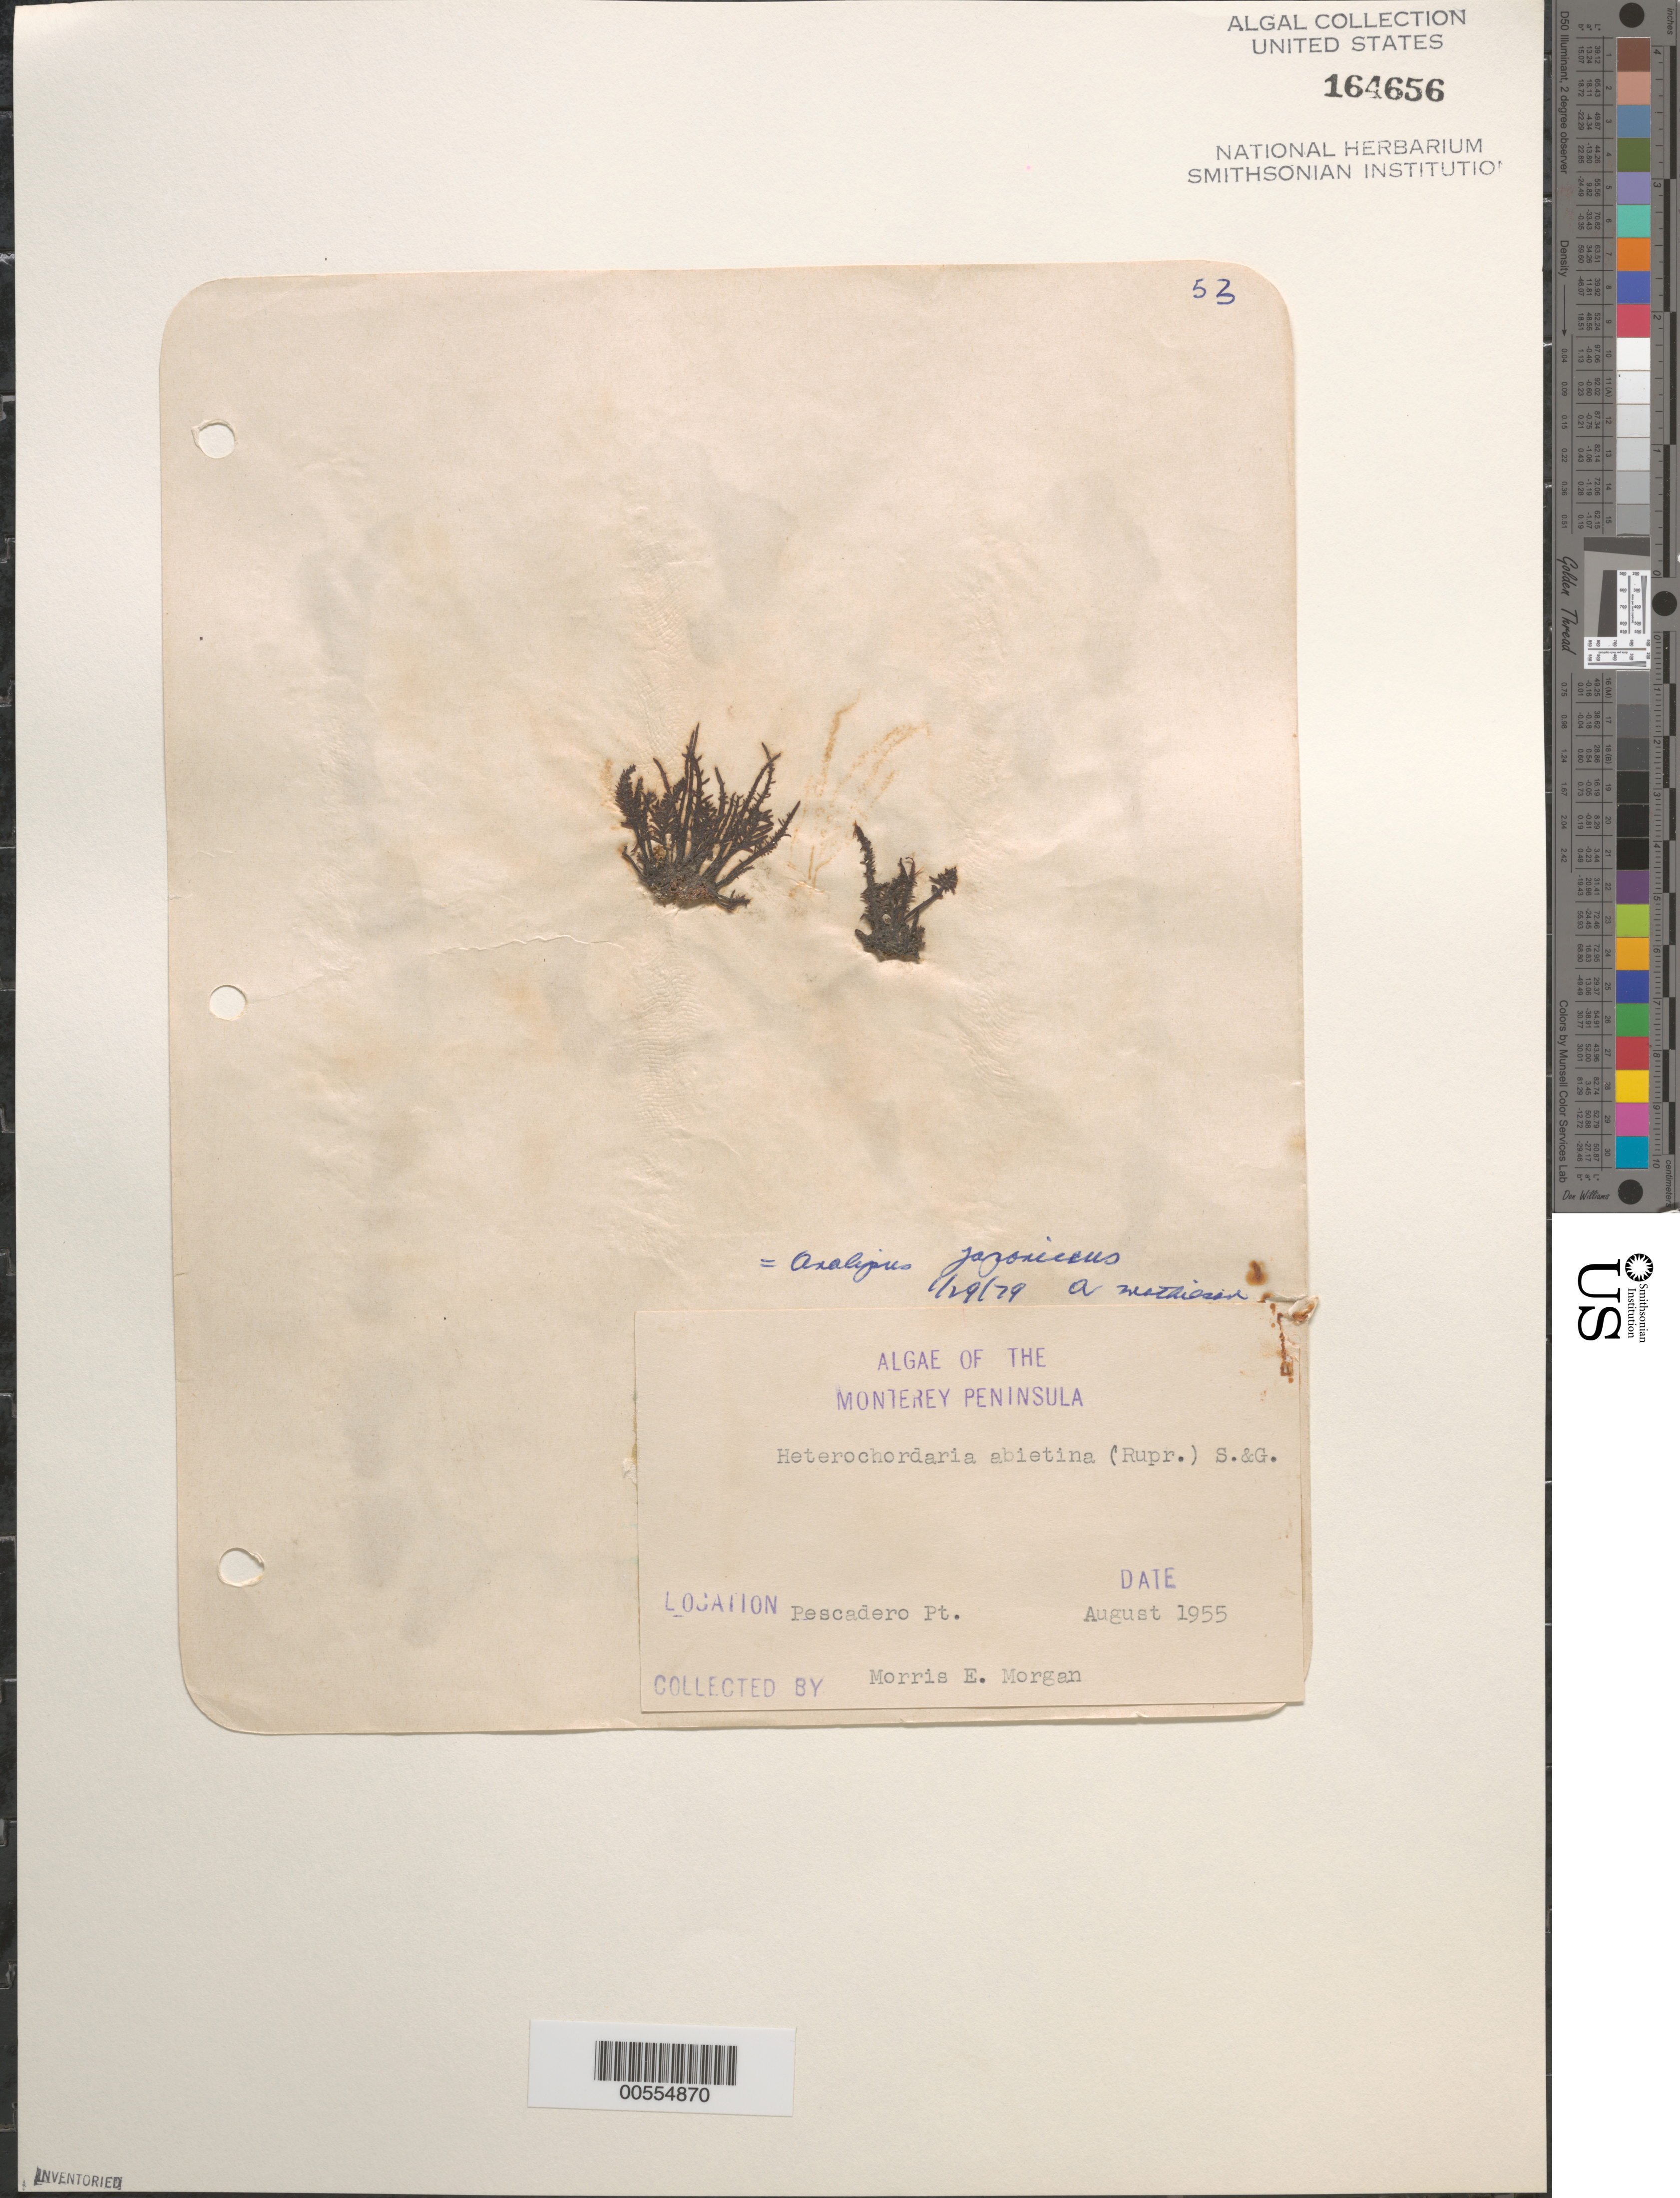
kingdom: Chromista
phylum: Ochrophyta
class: Phaeophyceae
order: Ectocarpales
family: Chordariaceae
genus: Analipus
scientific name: Analipus japonicus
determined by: Mathieson, A. C.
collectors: M. Morgan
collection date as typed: Aug 1955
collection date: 1955-08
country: United States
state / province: California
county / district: Monterey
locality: Pescadero Point, Monterey Peninsula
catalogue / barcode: US 164656